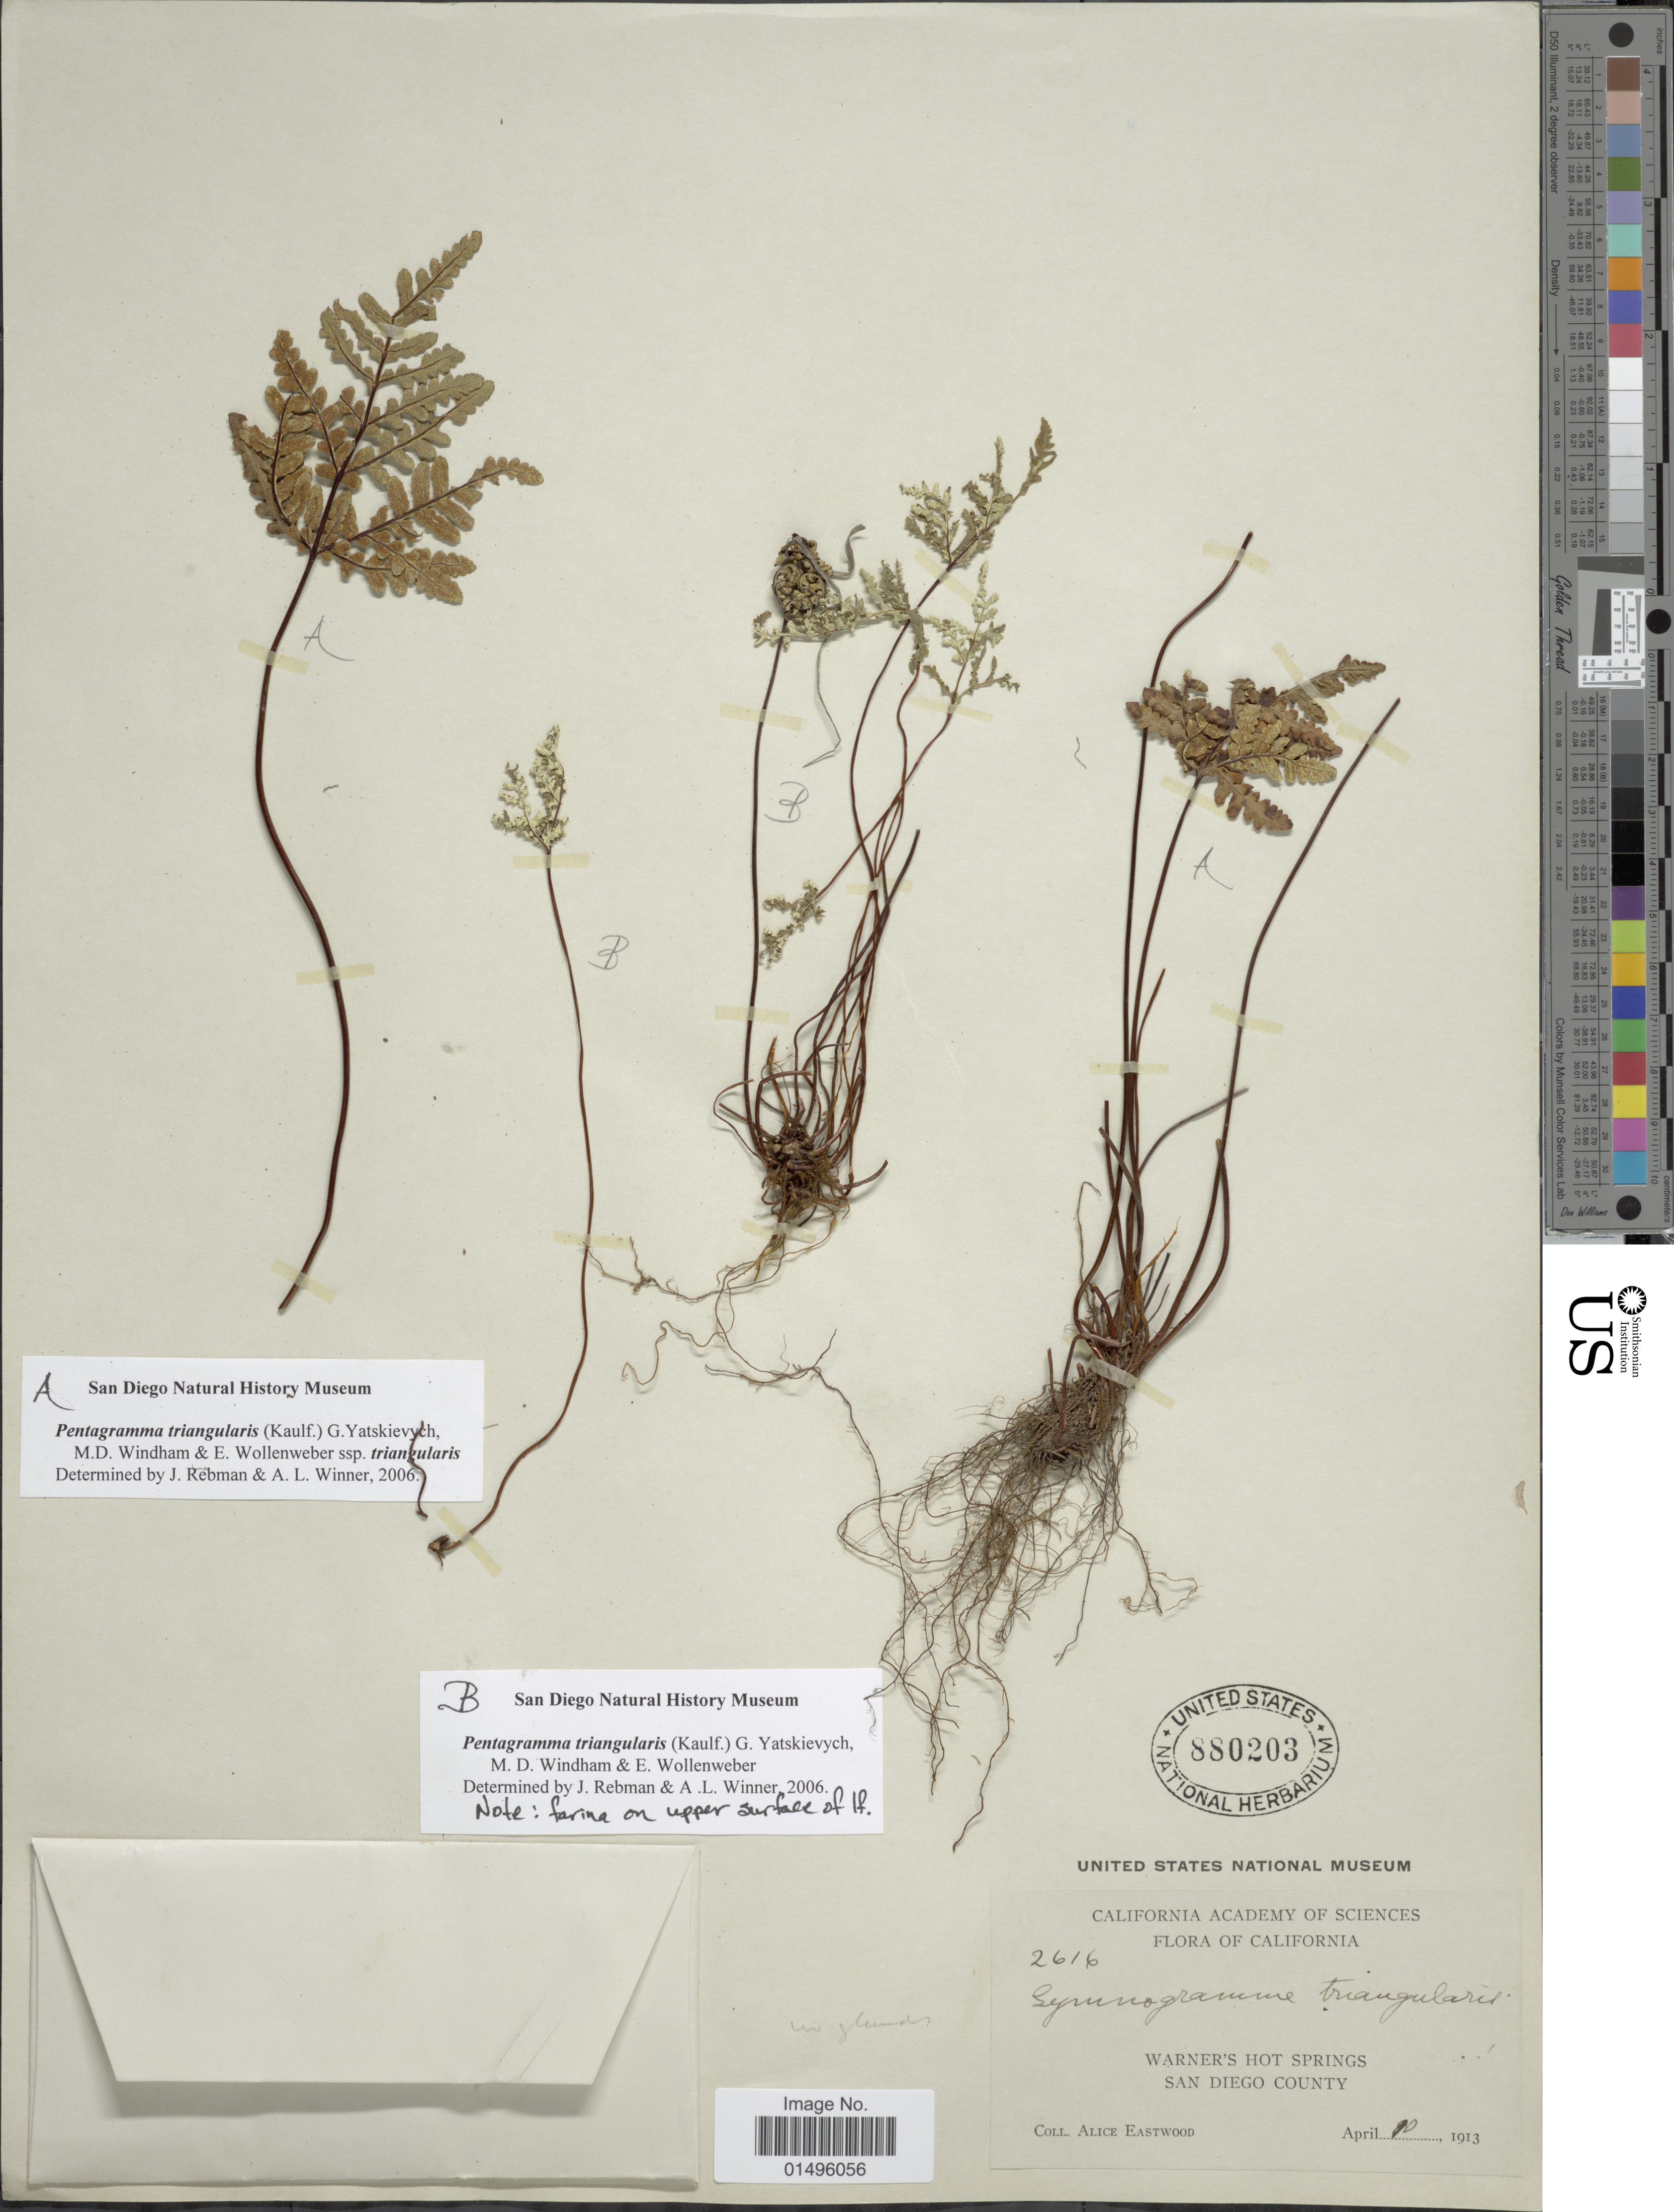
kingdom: Plantae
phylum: Tracheophyta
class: Polypodiopsida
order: Polypodiales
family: Pteridaceae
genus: Pentagramma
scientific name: Pentagramma triangularis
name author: (Kaulf.) Yatsk. et al.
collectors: A. Eastwood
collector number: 2616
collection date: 1913-04-10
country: United States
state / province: California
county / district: San Diego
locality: California, Warner's Hot Springs, San Diego County.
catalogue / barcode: US 880203